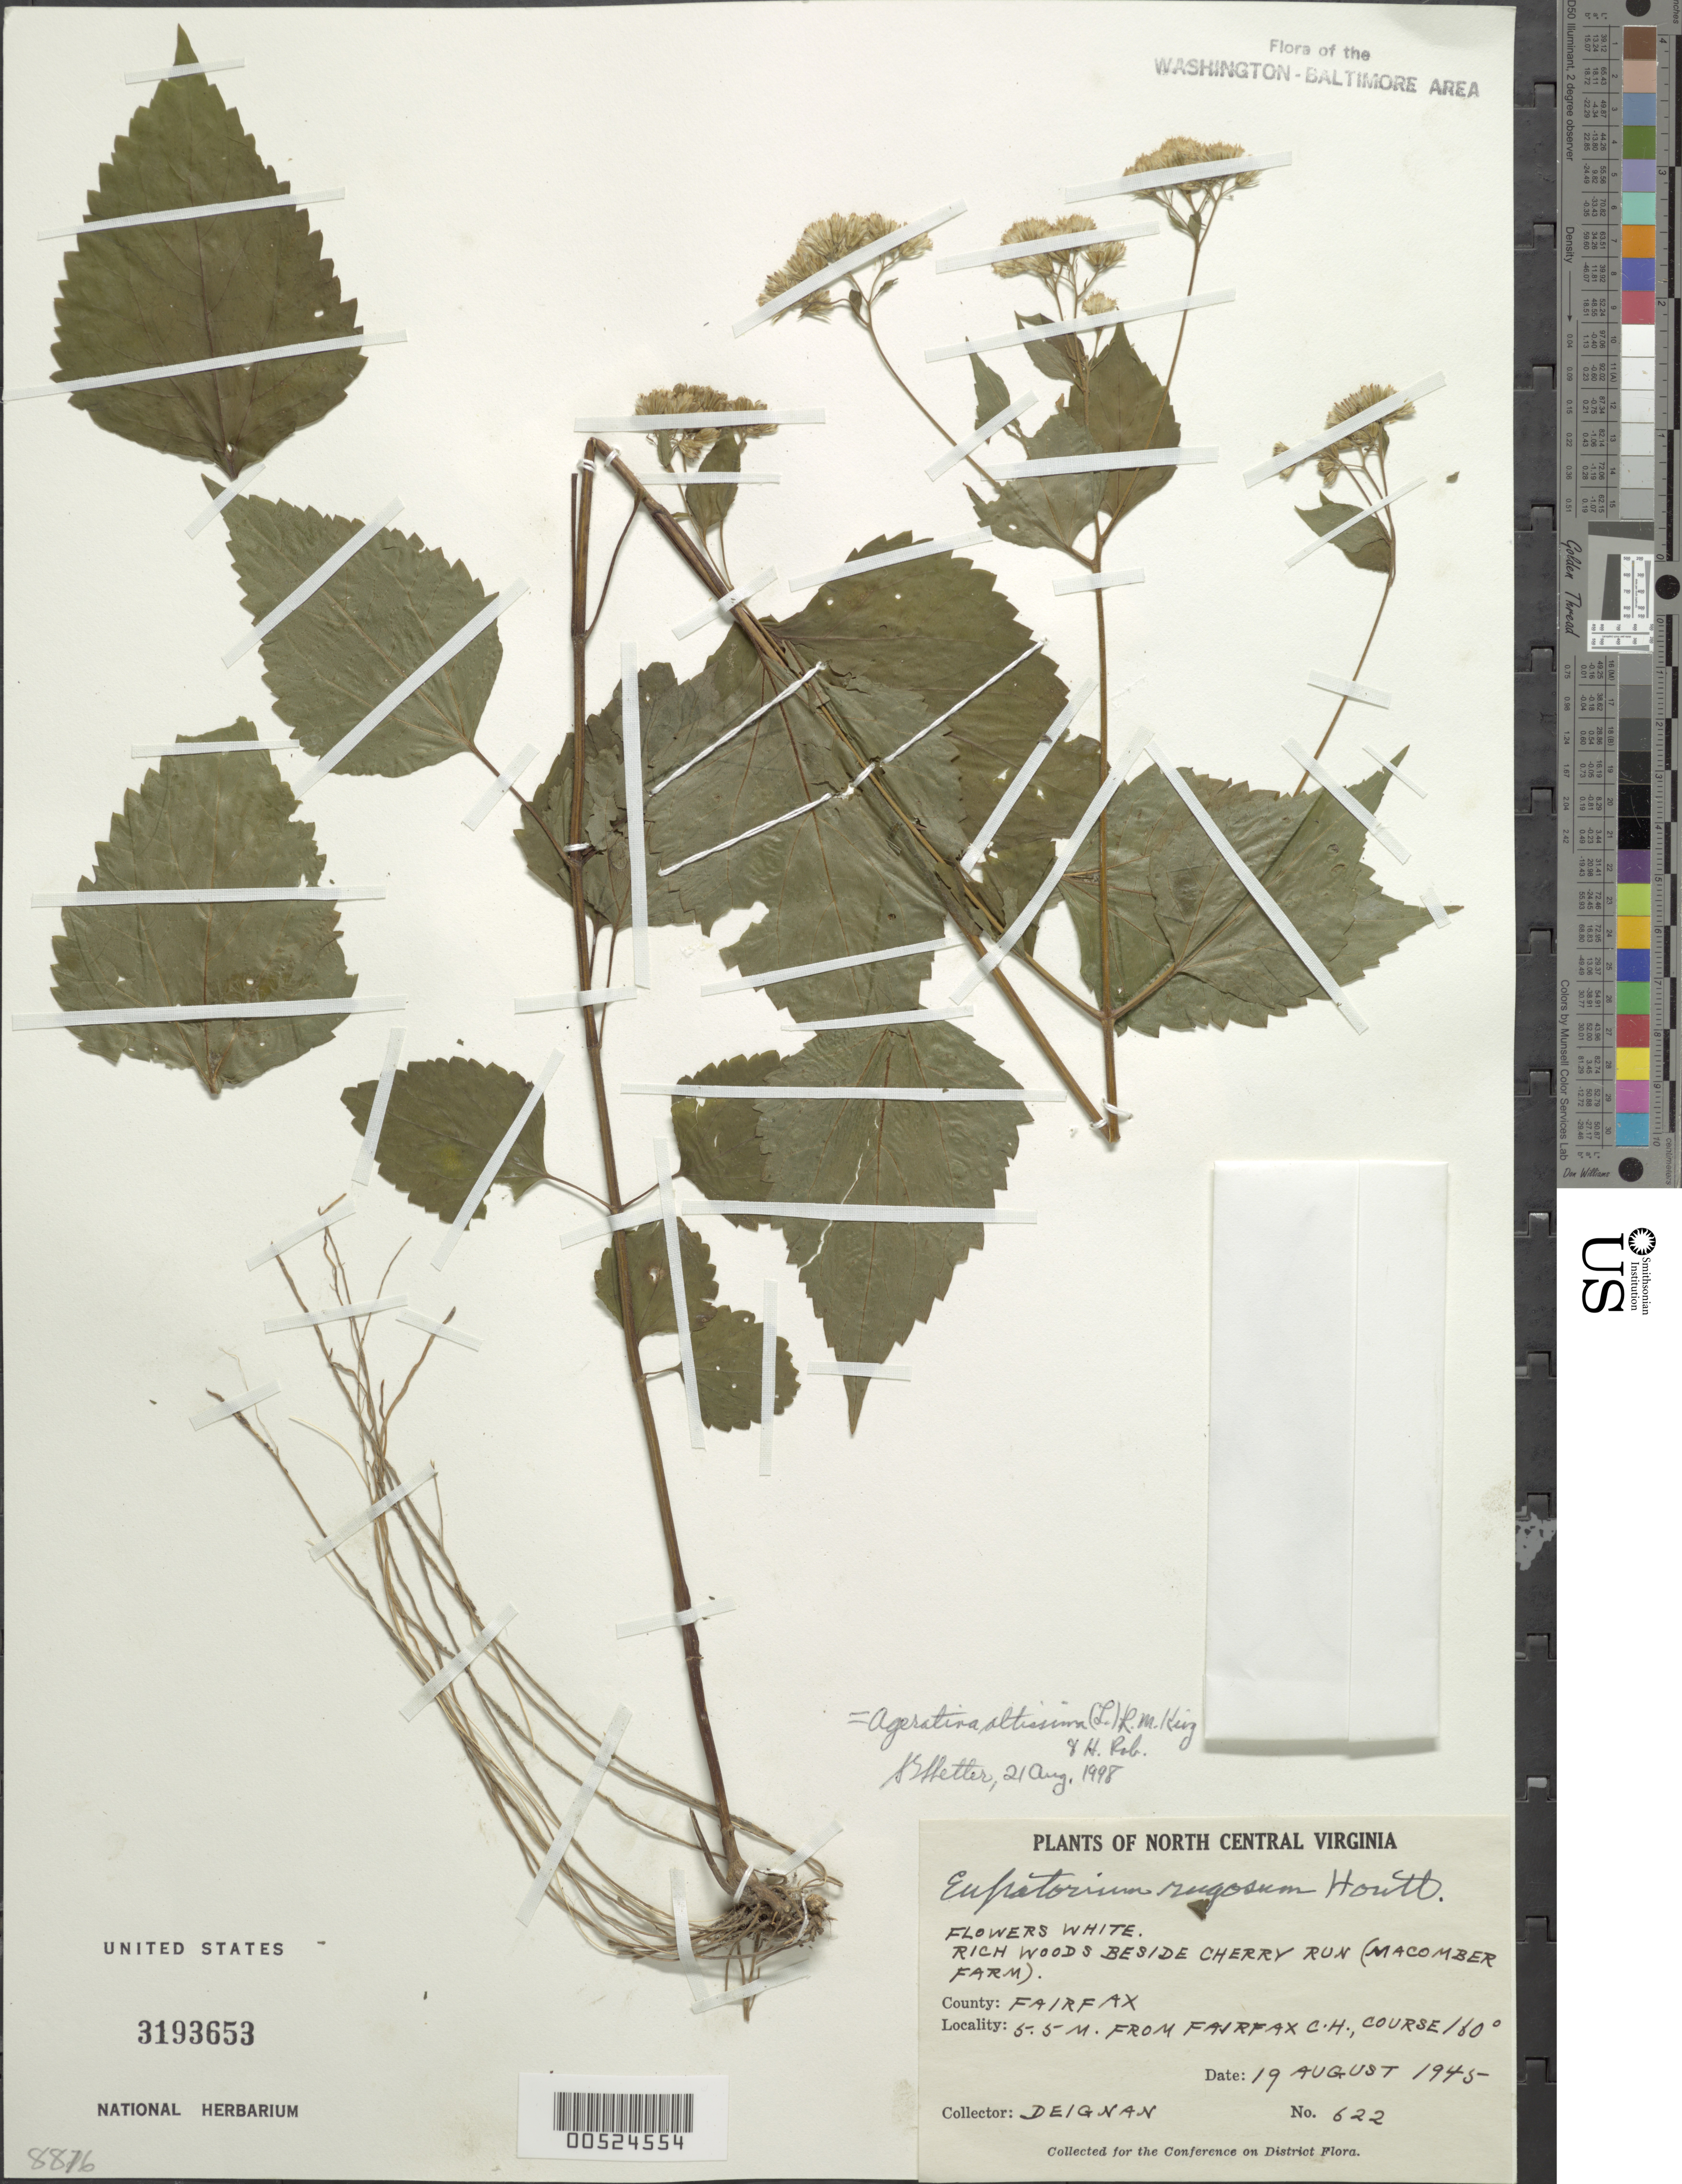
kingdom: Plantae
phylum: Tracheophyta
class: Magnoliopsida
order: Asterales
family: Asteraceae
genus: Ageratina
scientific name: Ageratina altissima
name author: (L.) R.M. King & H. Rob.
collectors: H. Deignan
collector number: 622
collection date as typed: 19 Aug 1945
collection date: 1945-08-19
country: United States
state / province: Virginia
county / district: Fairfax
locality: Fairfax Courthouse, 5.5 mi. from, beside Cherry Run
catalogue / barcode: US 3193653